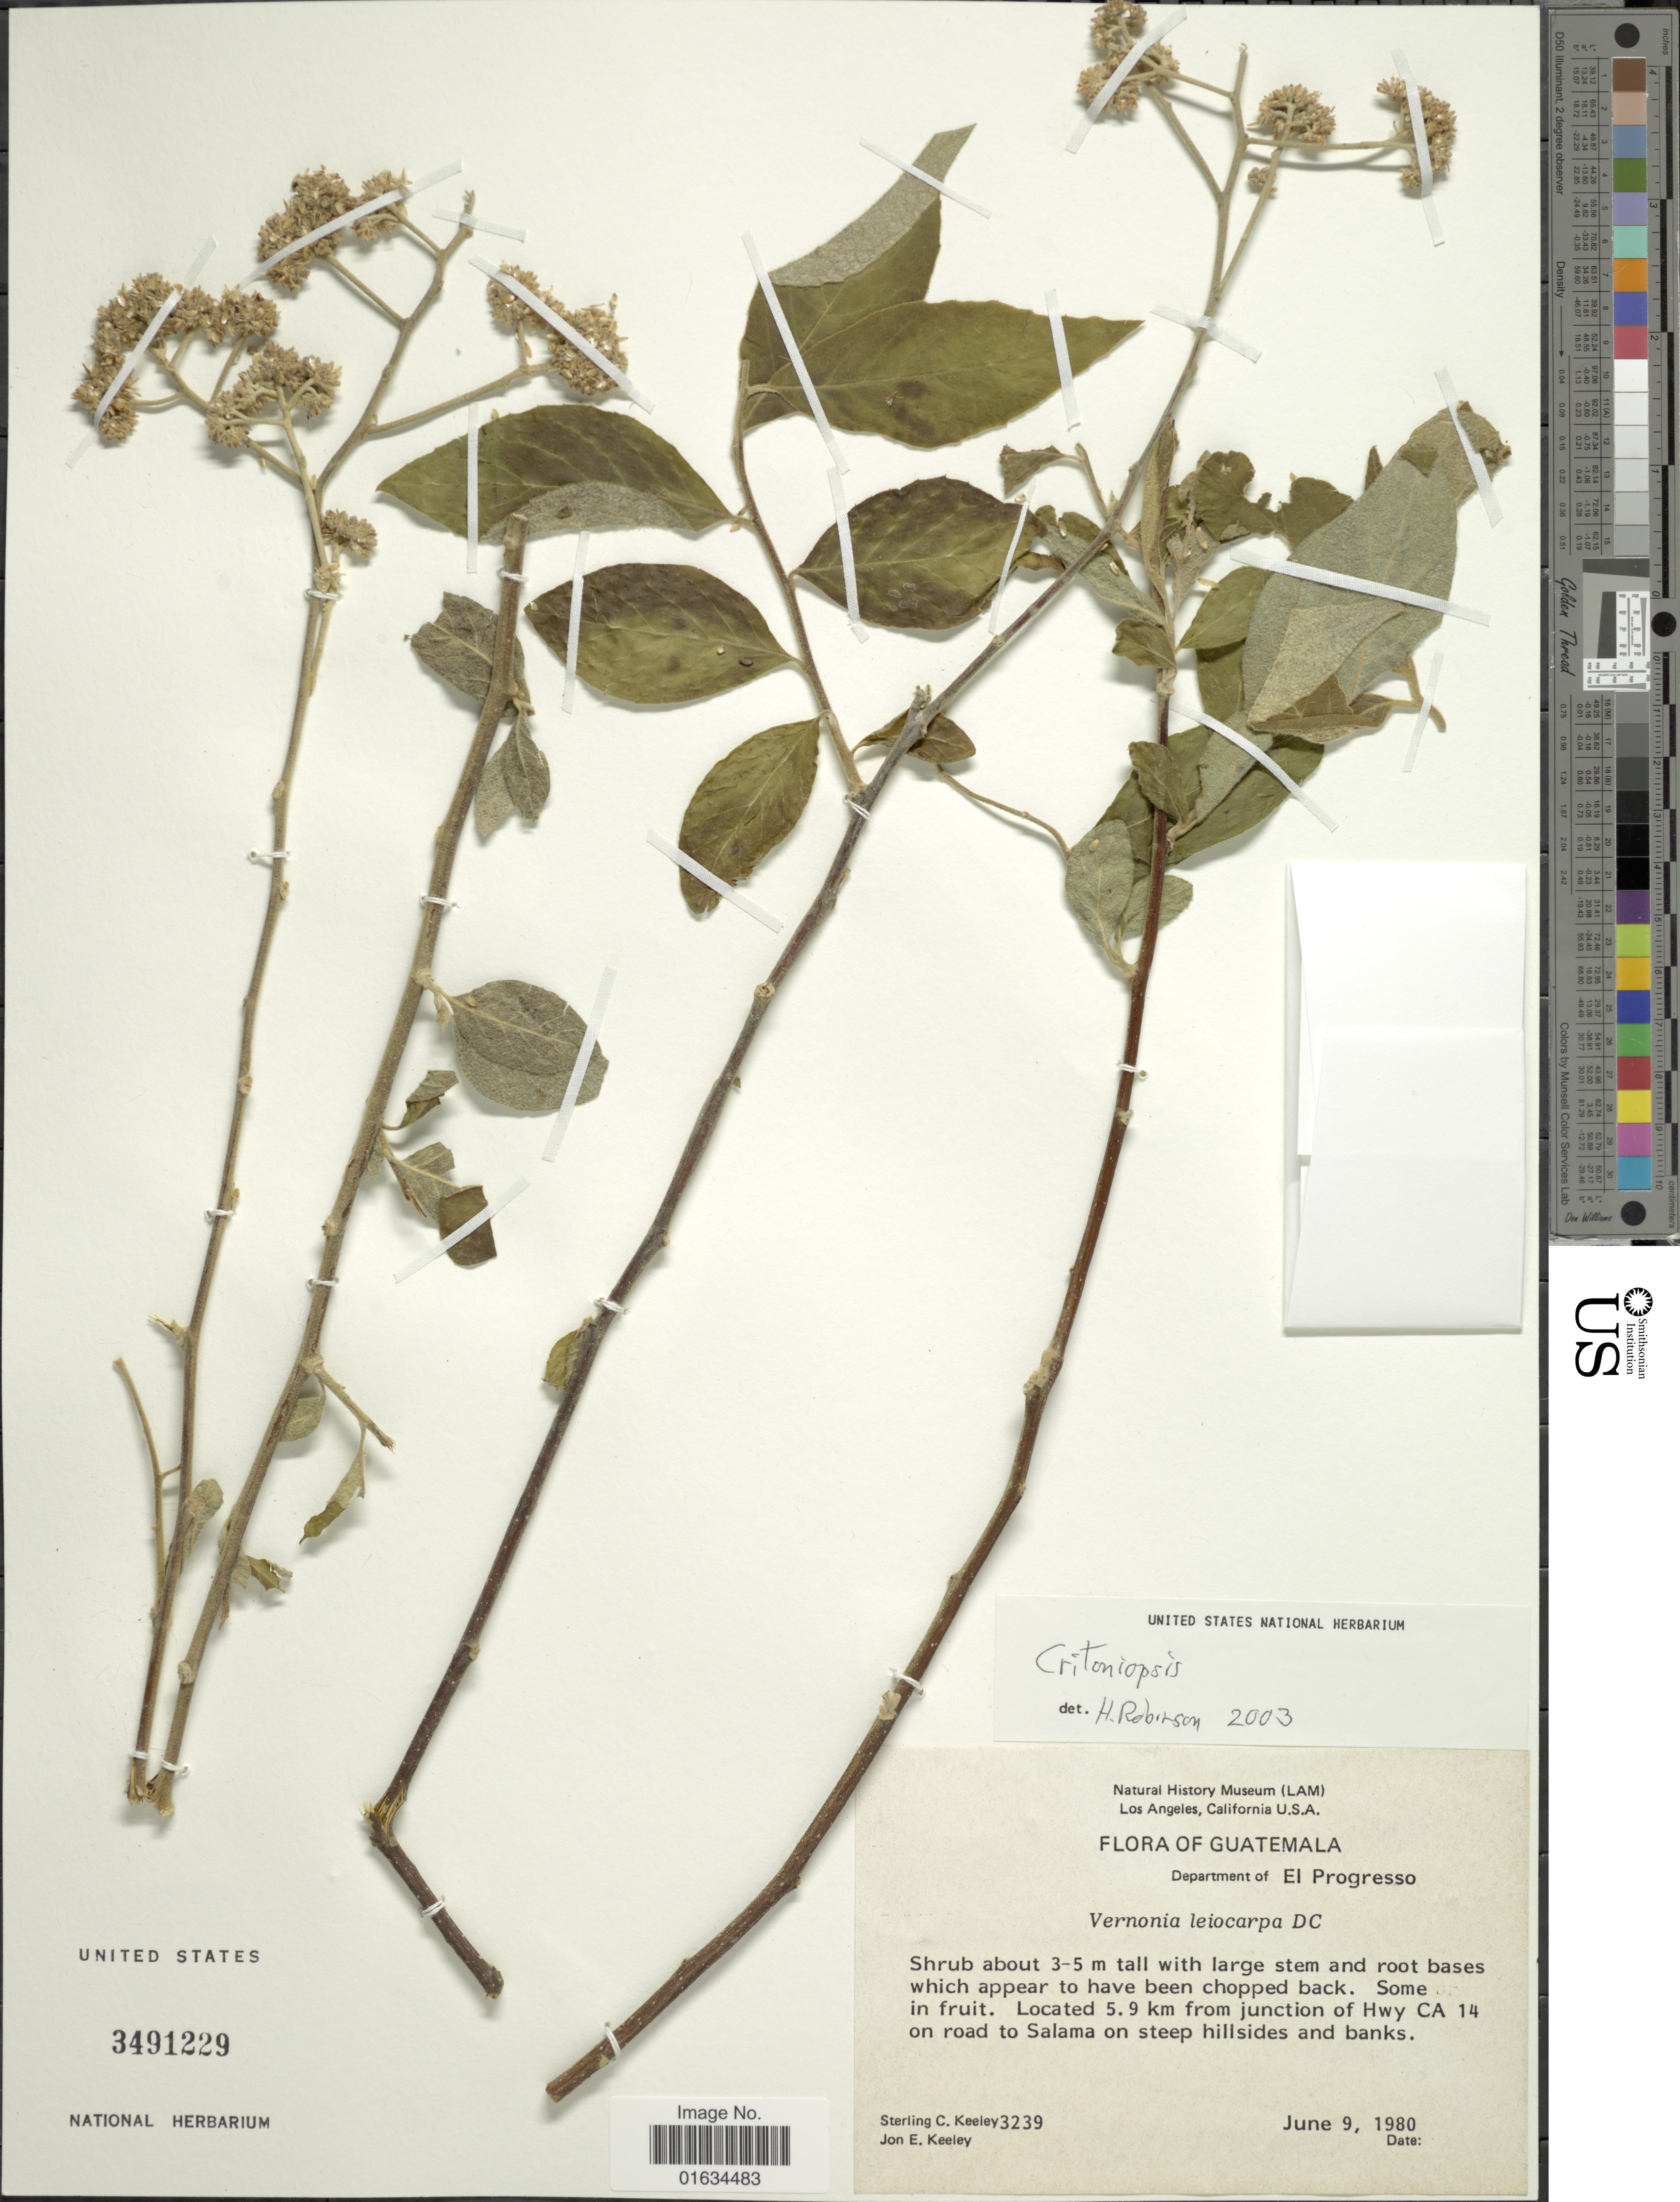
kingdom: Plantae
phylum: Tracheophyta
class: Magnoliopsida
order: Asterales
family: Asteraceae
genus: Eremosis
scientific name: Eremosis leiocarpa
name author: (DC.) Gleason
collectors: S. C. Keeley & J. E. Keeley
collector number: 3239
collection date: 1980-06-09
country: Guatemala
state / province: El Progreso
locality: Located 5.9 km from junction of Hwy CA1, on road to Salama on steep hillsides and banks, Department of El Progesso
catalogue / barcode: US 3491229